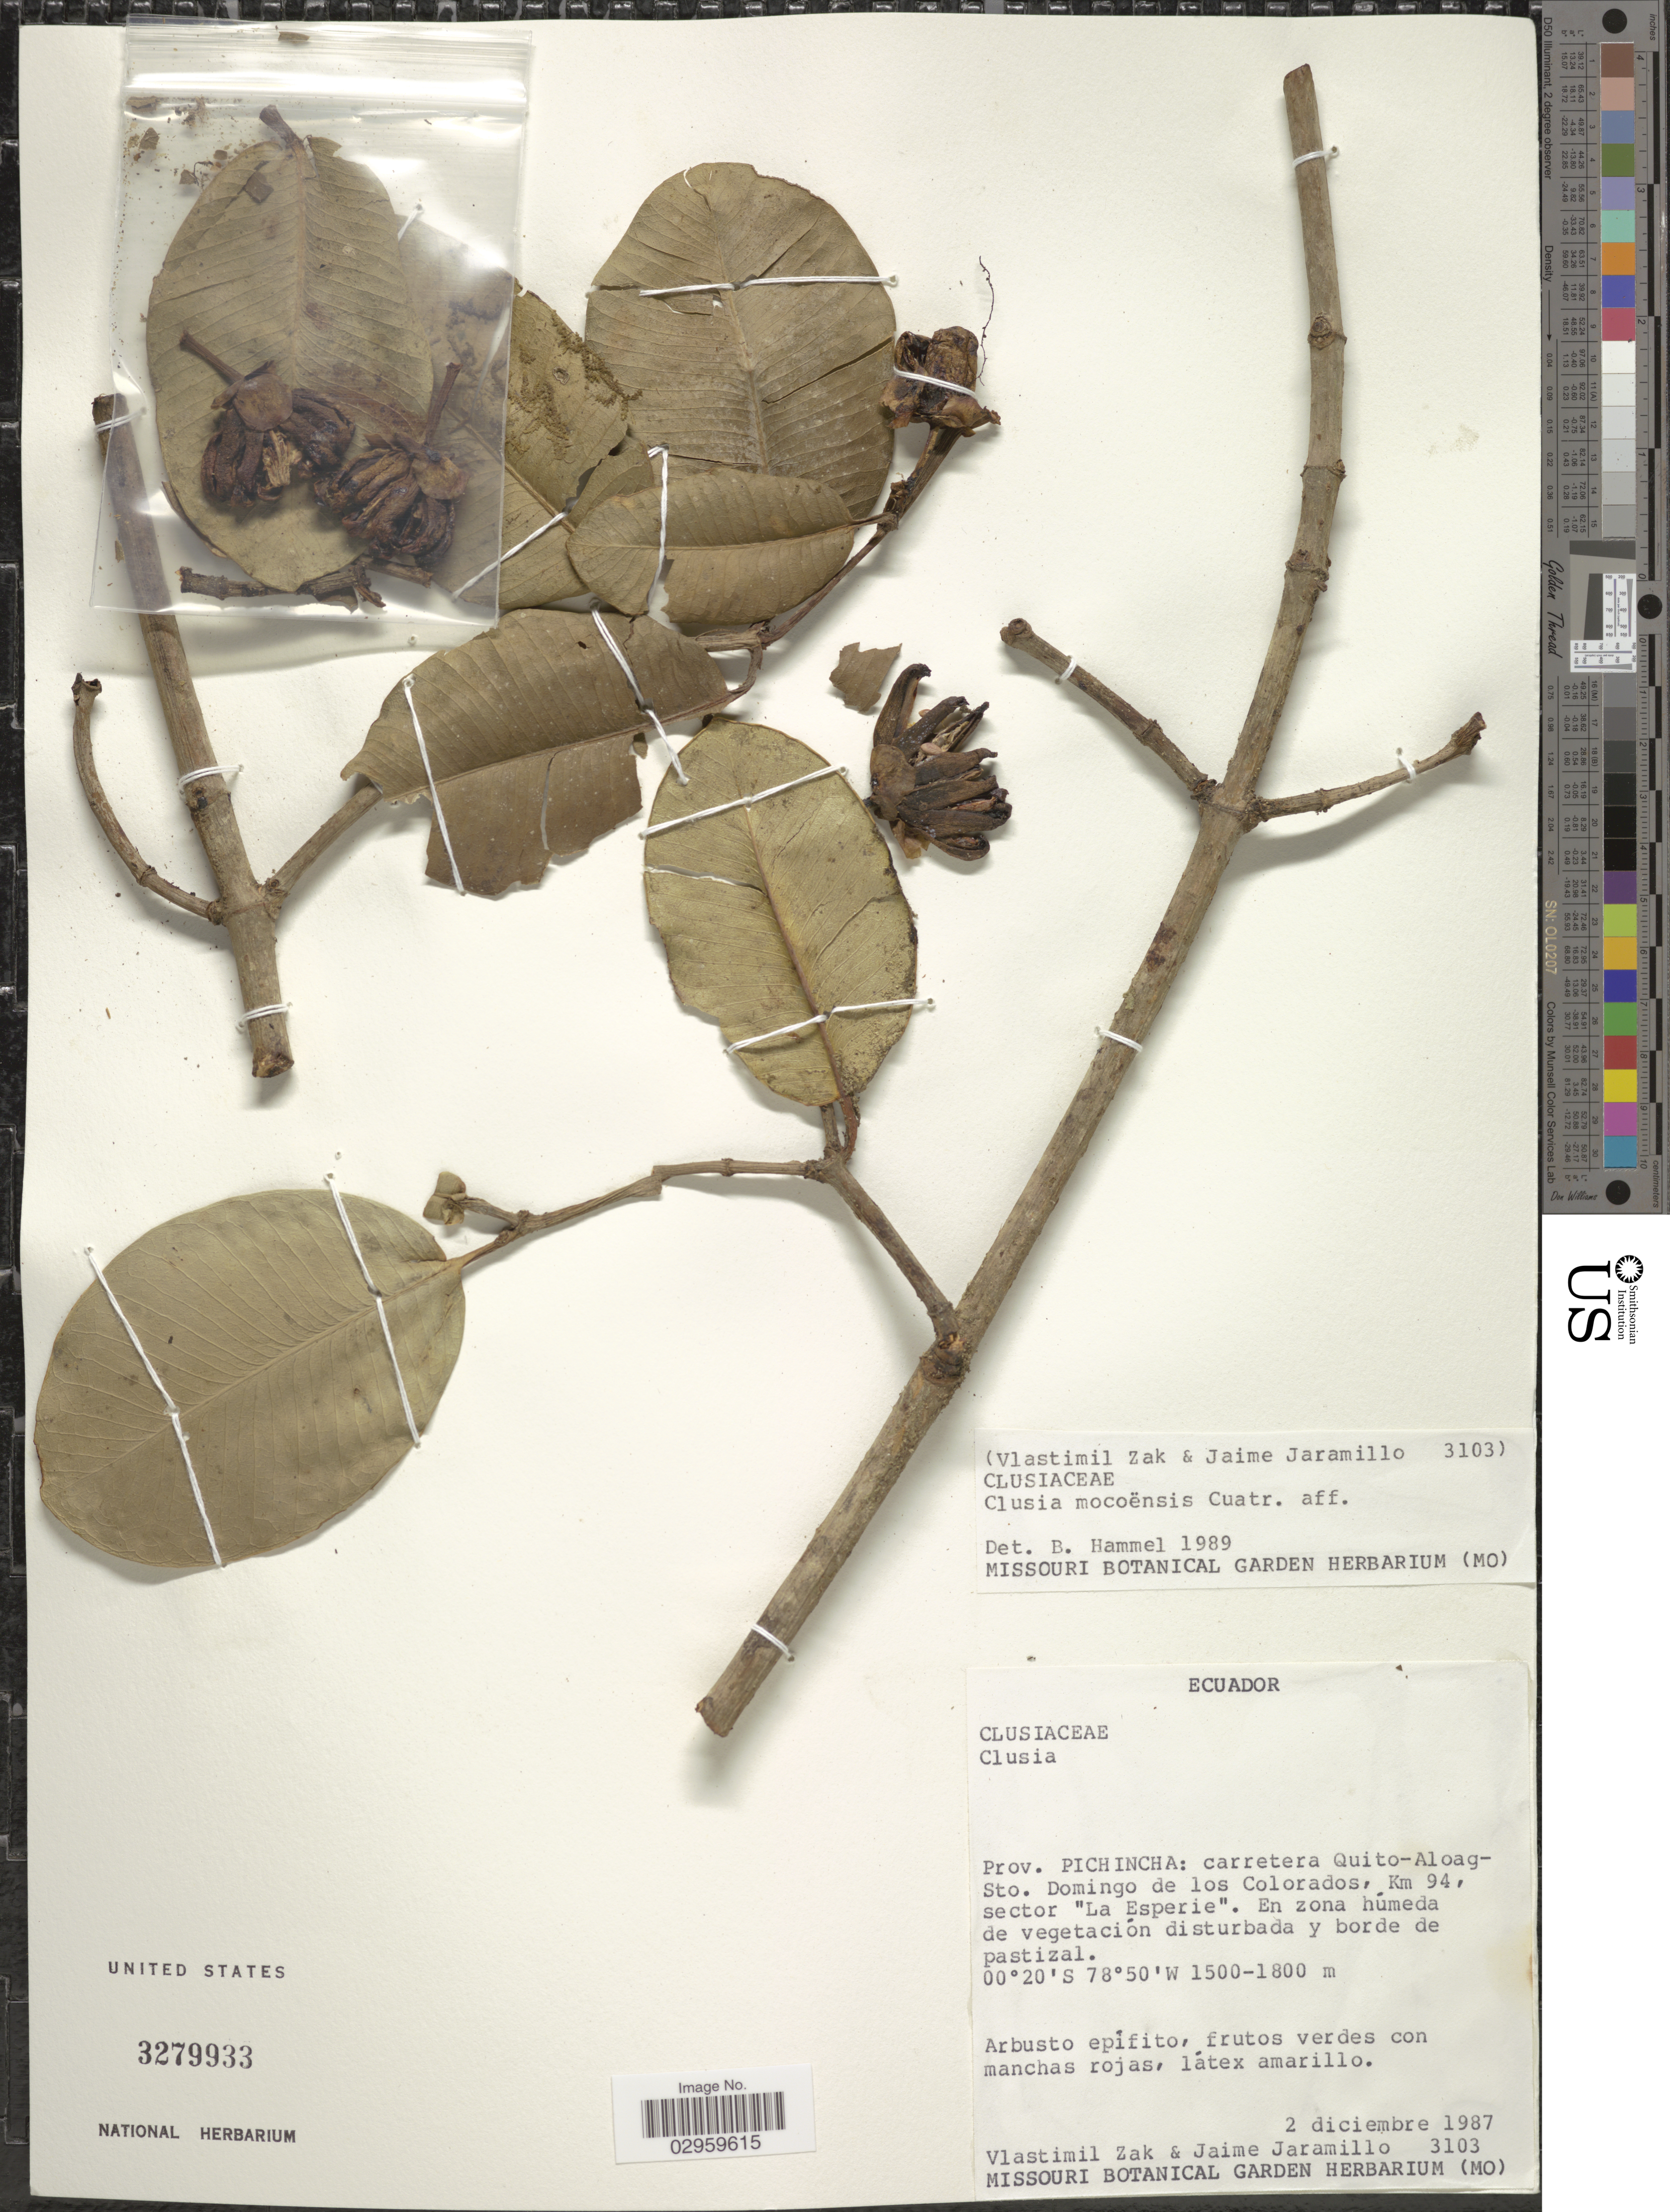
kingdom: Plantae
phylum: Tracheophyta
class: Magnoliopsida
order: Malpighiales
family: Clusiaceae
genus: Clusia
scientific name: Clusia mocoensis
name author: Cuatrec.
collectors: V. Zak & J. Jaramillo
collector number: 3103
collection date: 1987-12-02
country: Ecuador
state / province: Pichincha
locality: Carretera Quito-Aloag-Sto. Domingo de los Colorados, Km 94, sector "La Esperie".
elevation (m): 1500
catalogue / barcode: US 3279933